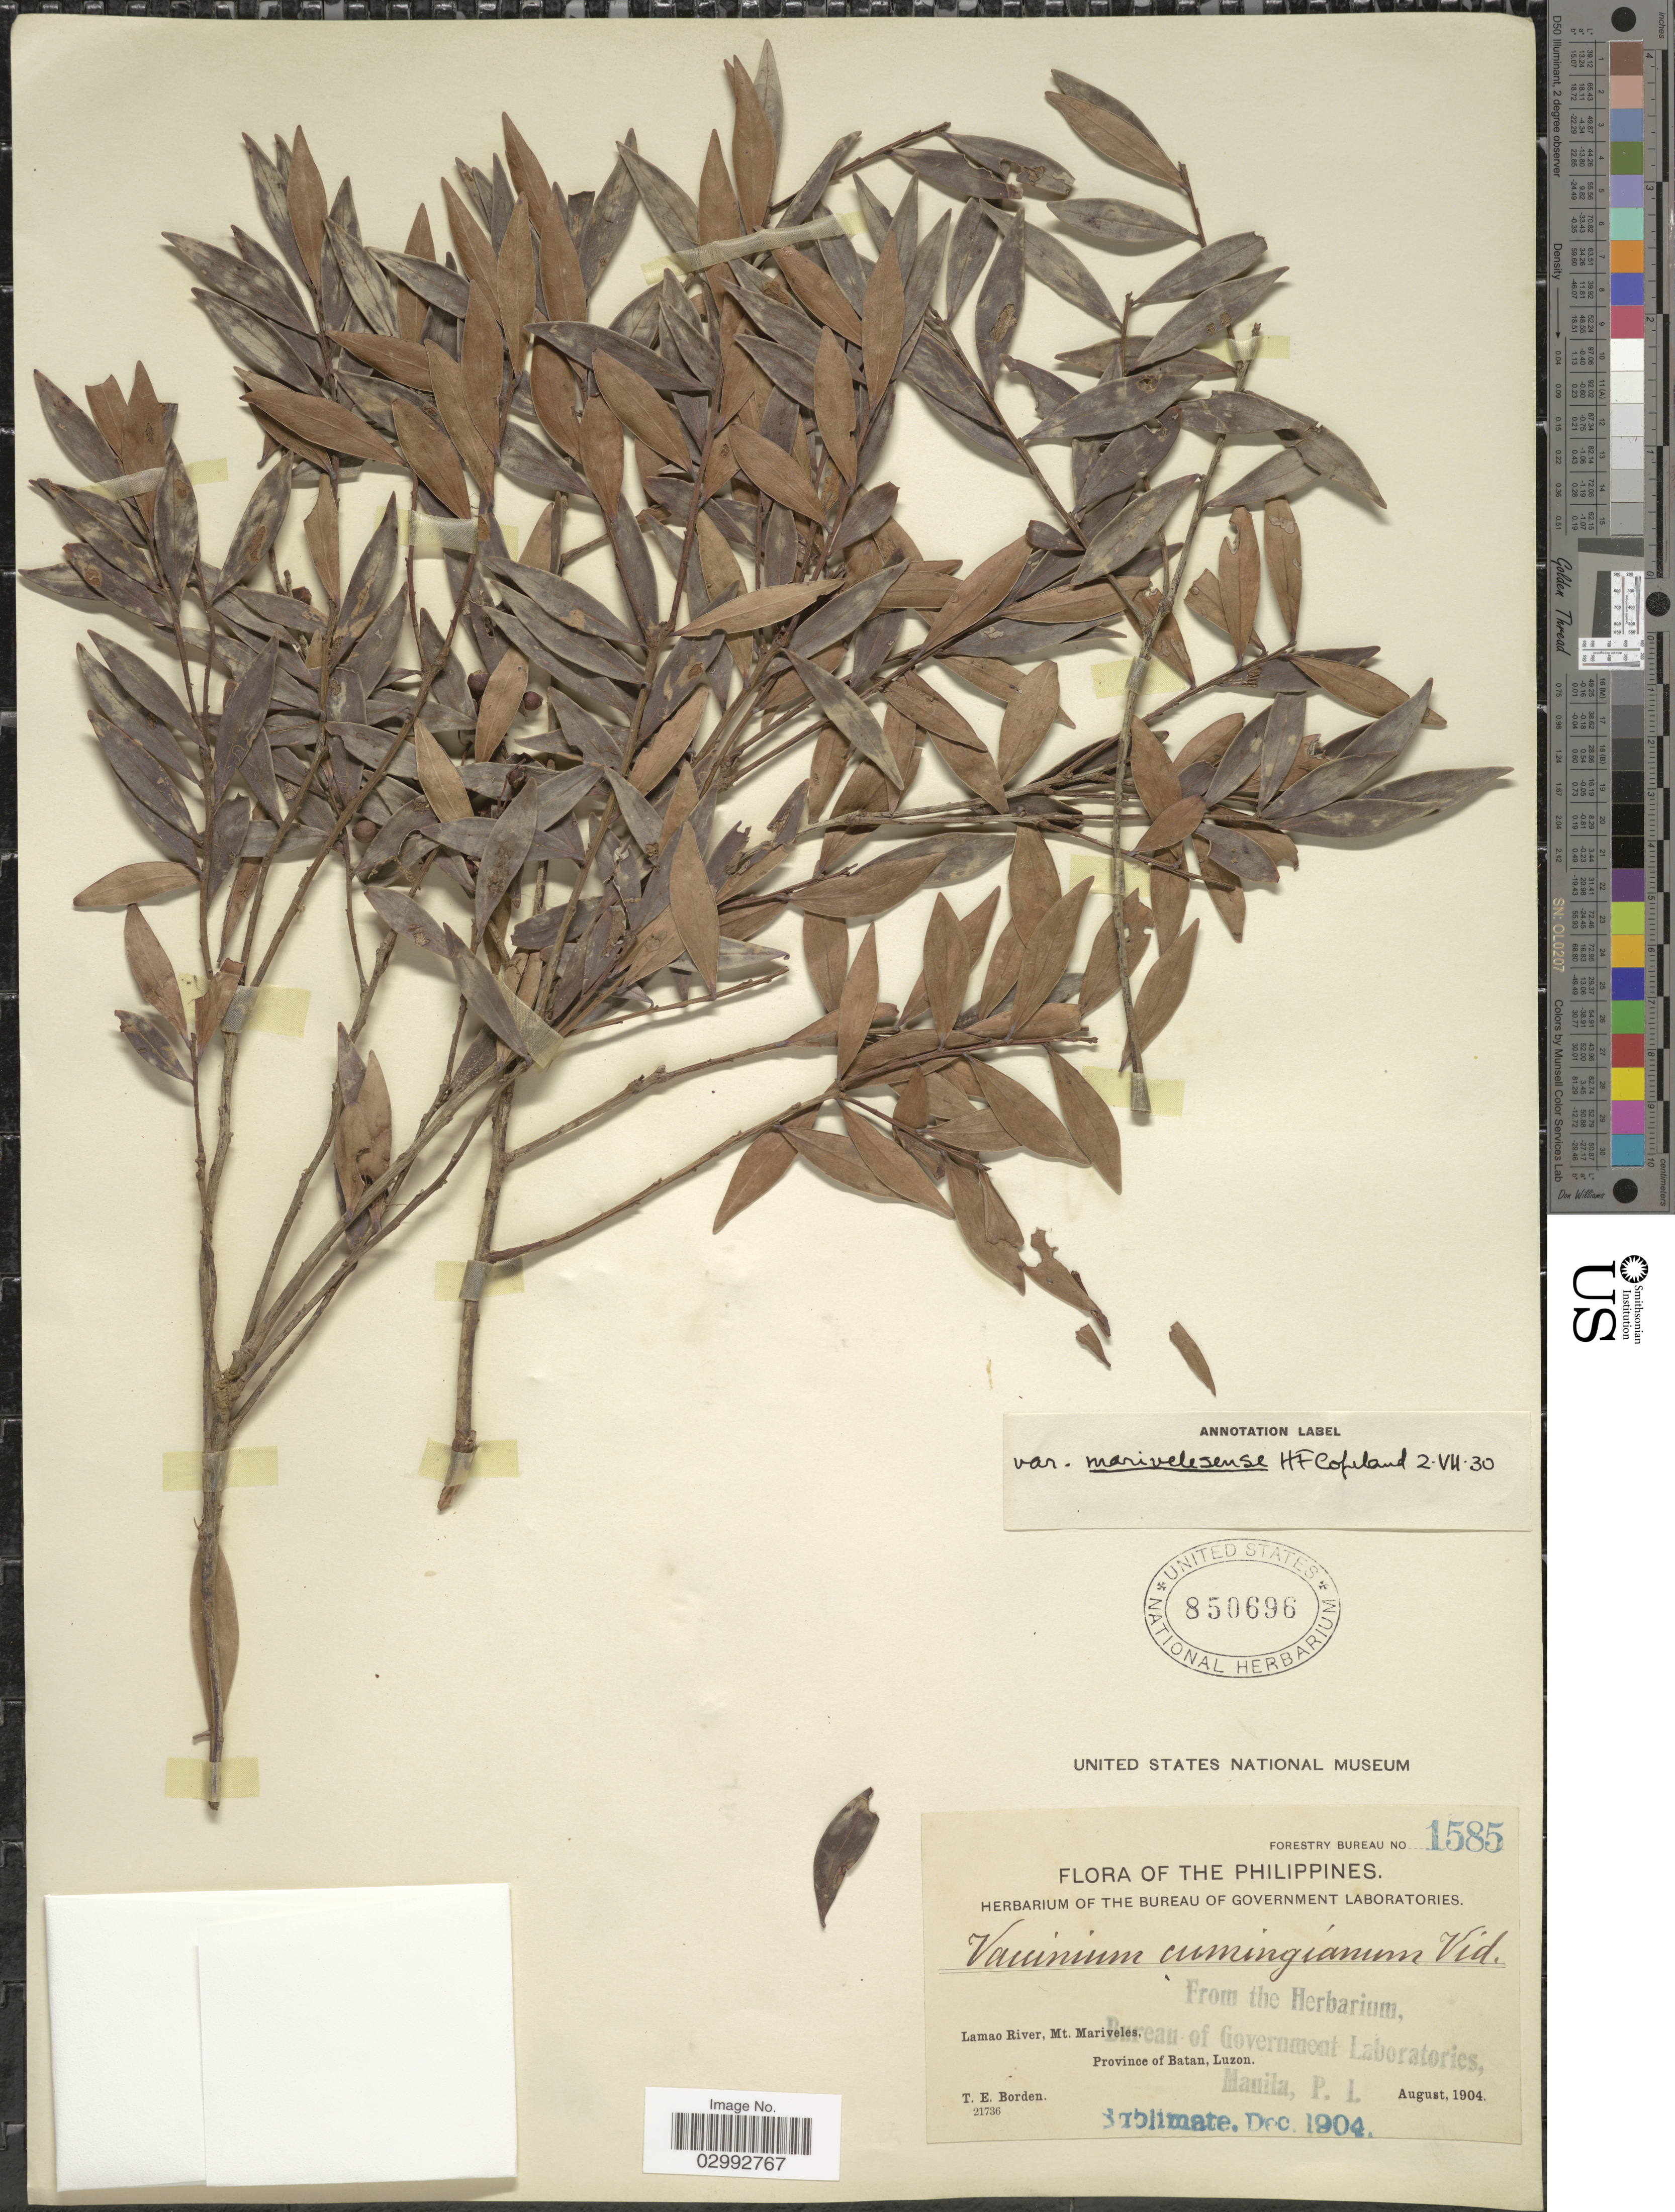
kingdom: Plantae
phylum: Tracheophyta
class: Magnoliopsida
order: Ericales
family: Ericaceae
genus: Vaccinium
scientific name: Vaccinium cumingianum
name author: S. Vidal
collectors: T. E. Borden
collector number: Forestry Bureau 1585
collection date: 1904-08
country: Philippines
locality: Lamao River, Mt. Mariveles, Province of Batan, Luzon.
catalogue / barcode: US 850696